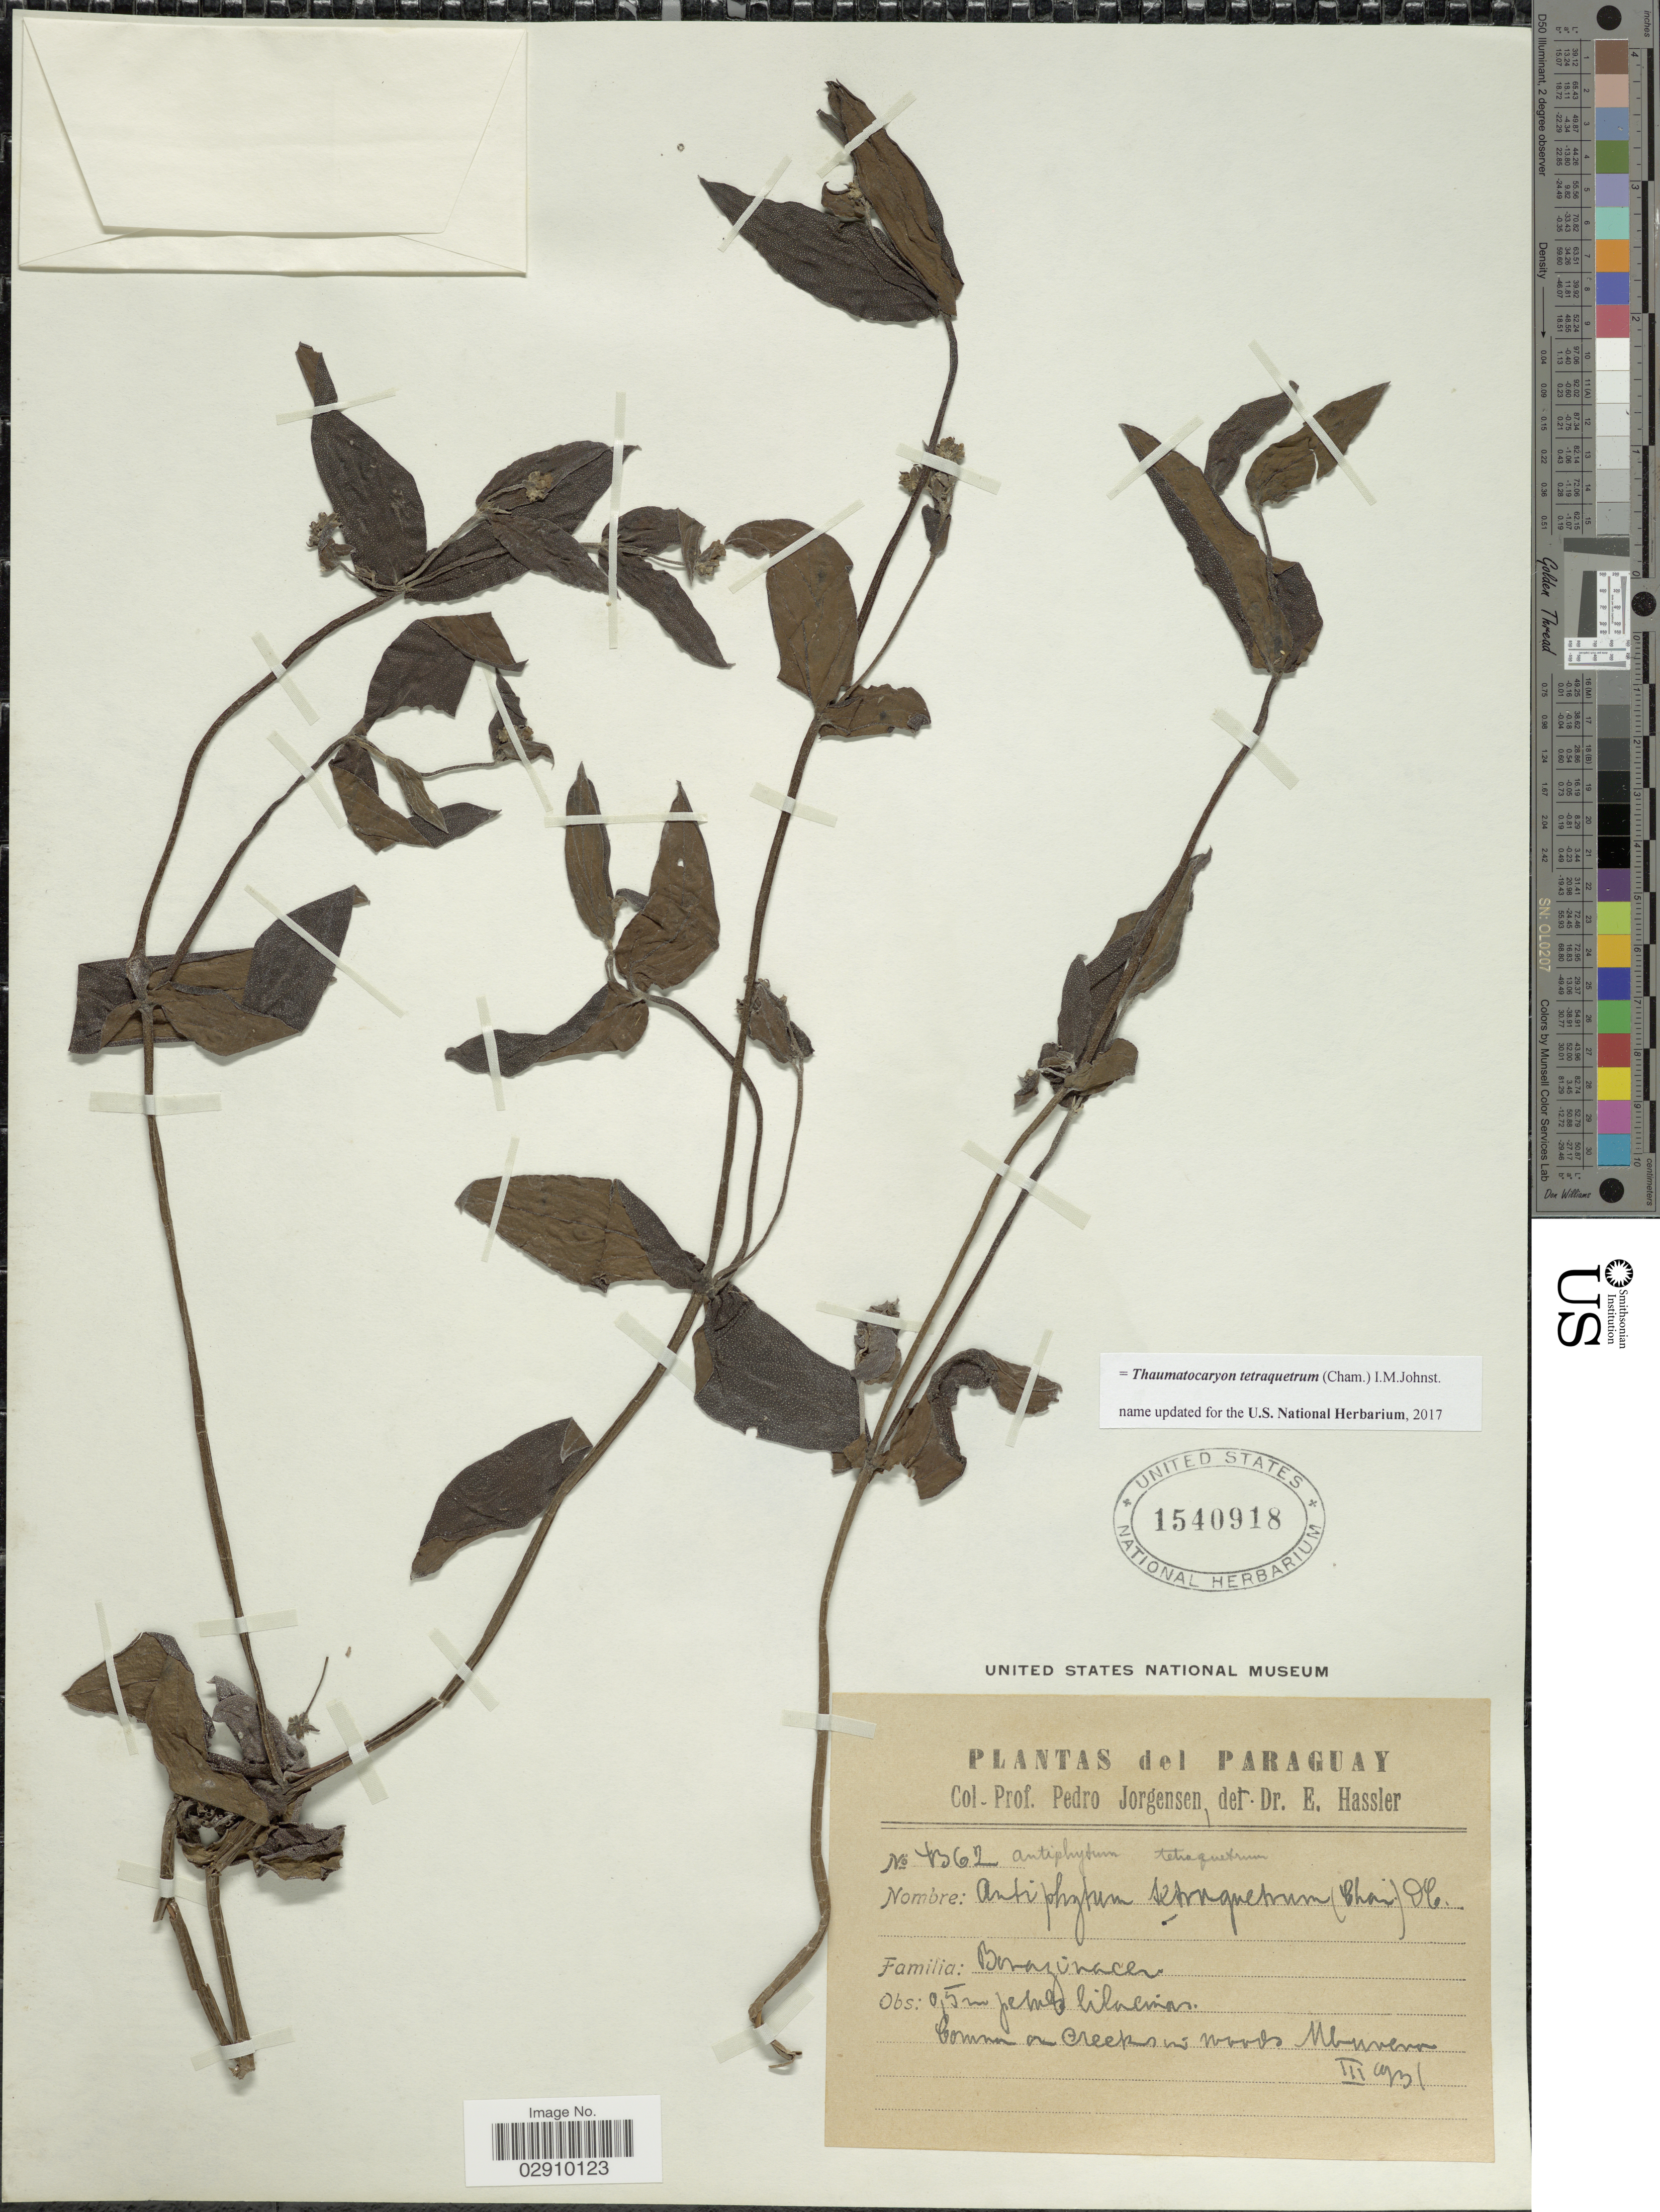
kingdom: Plantae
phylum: Tracheophyta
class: Magnoliopsida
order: Boraginales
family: Boraginaceae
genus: Thaumatocaryon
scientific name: Thaumatocaryon tetraquetrum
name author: (Cham.) I.M. Johnst.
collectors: P. Jörgensen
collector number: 4362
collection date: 1931-03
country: Paraguay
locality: Common on creeks in woods Mbuvera [interpreted].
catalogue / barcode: US 1540918